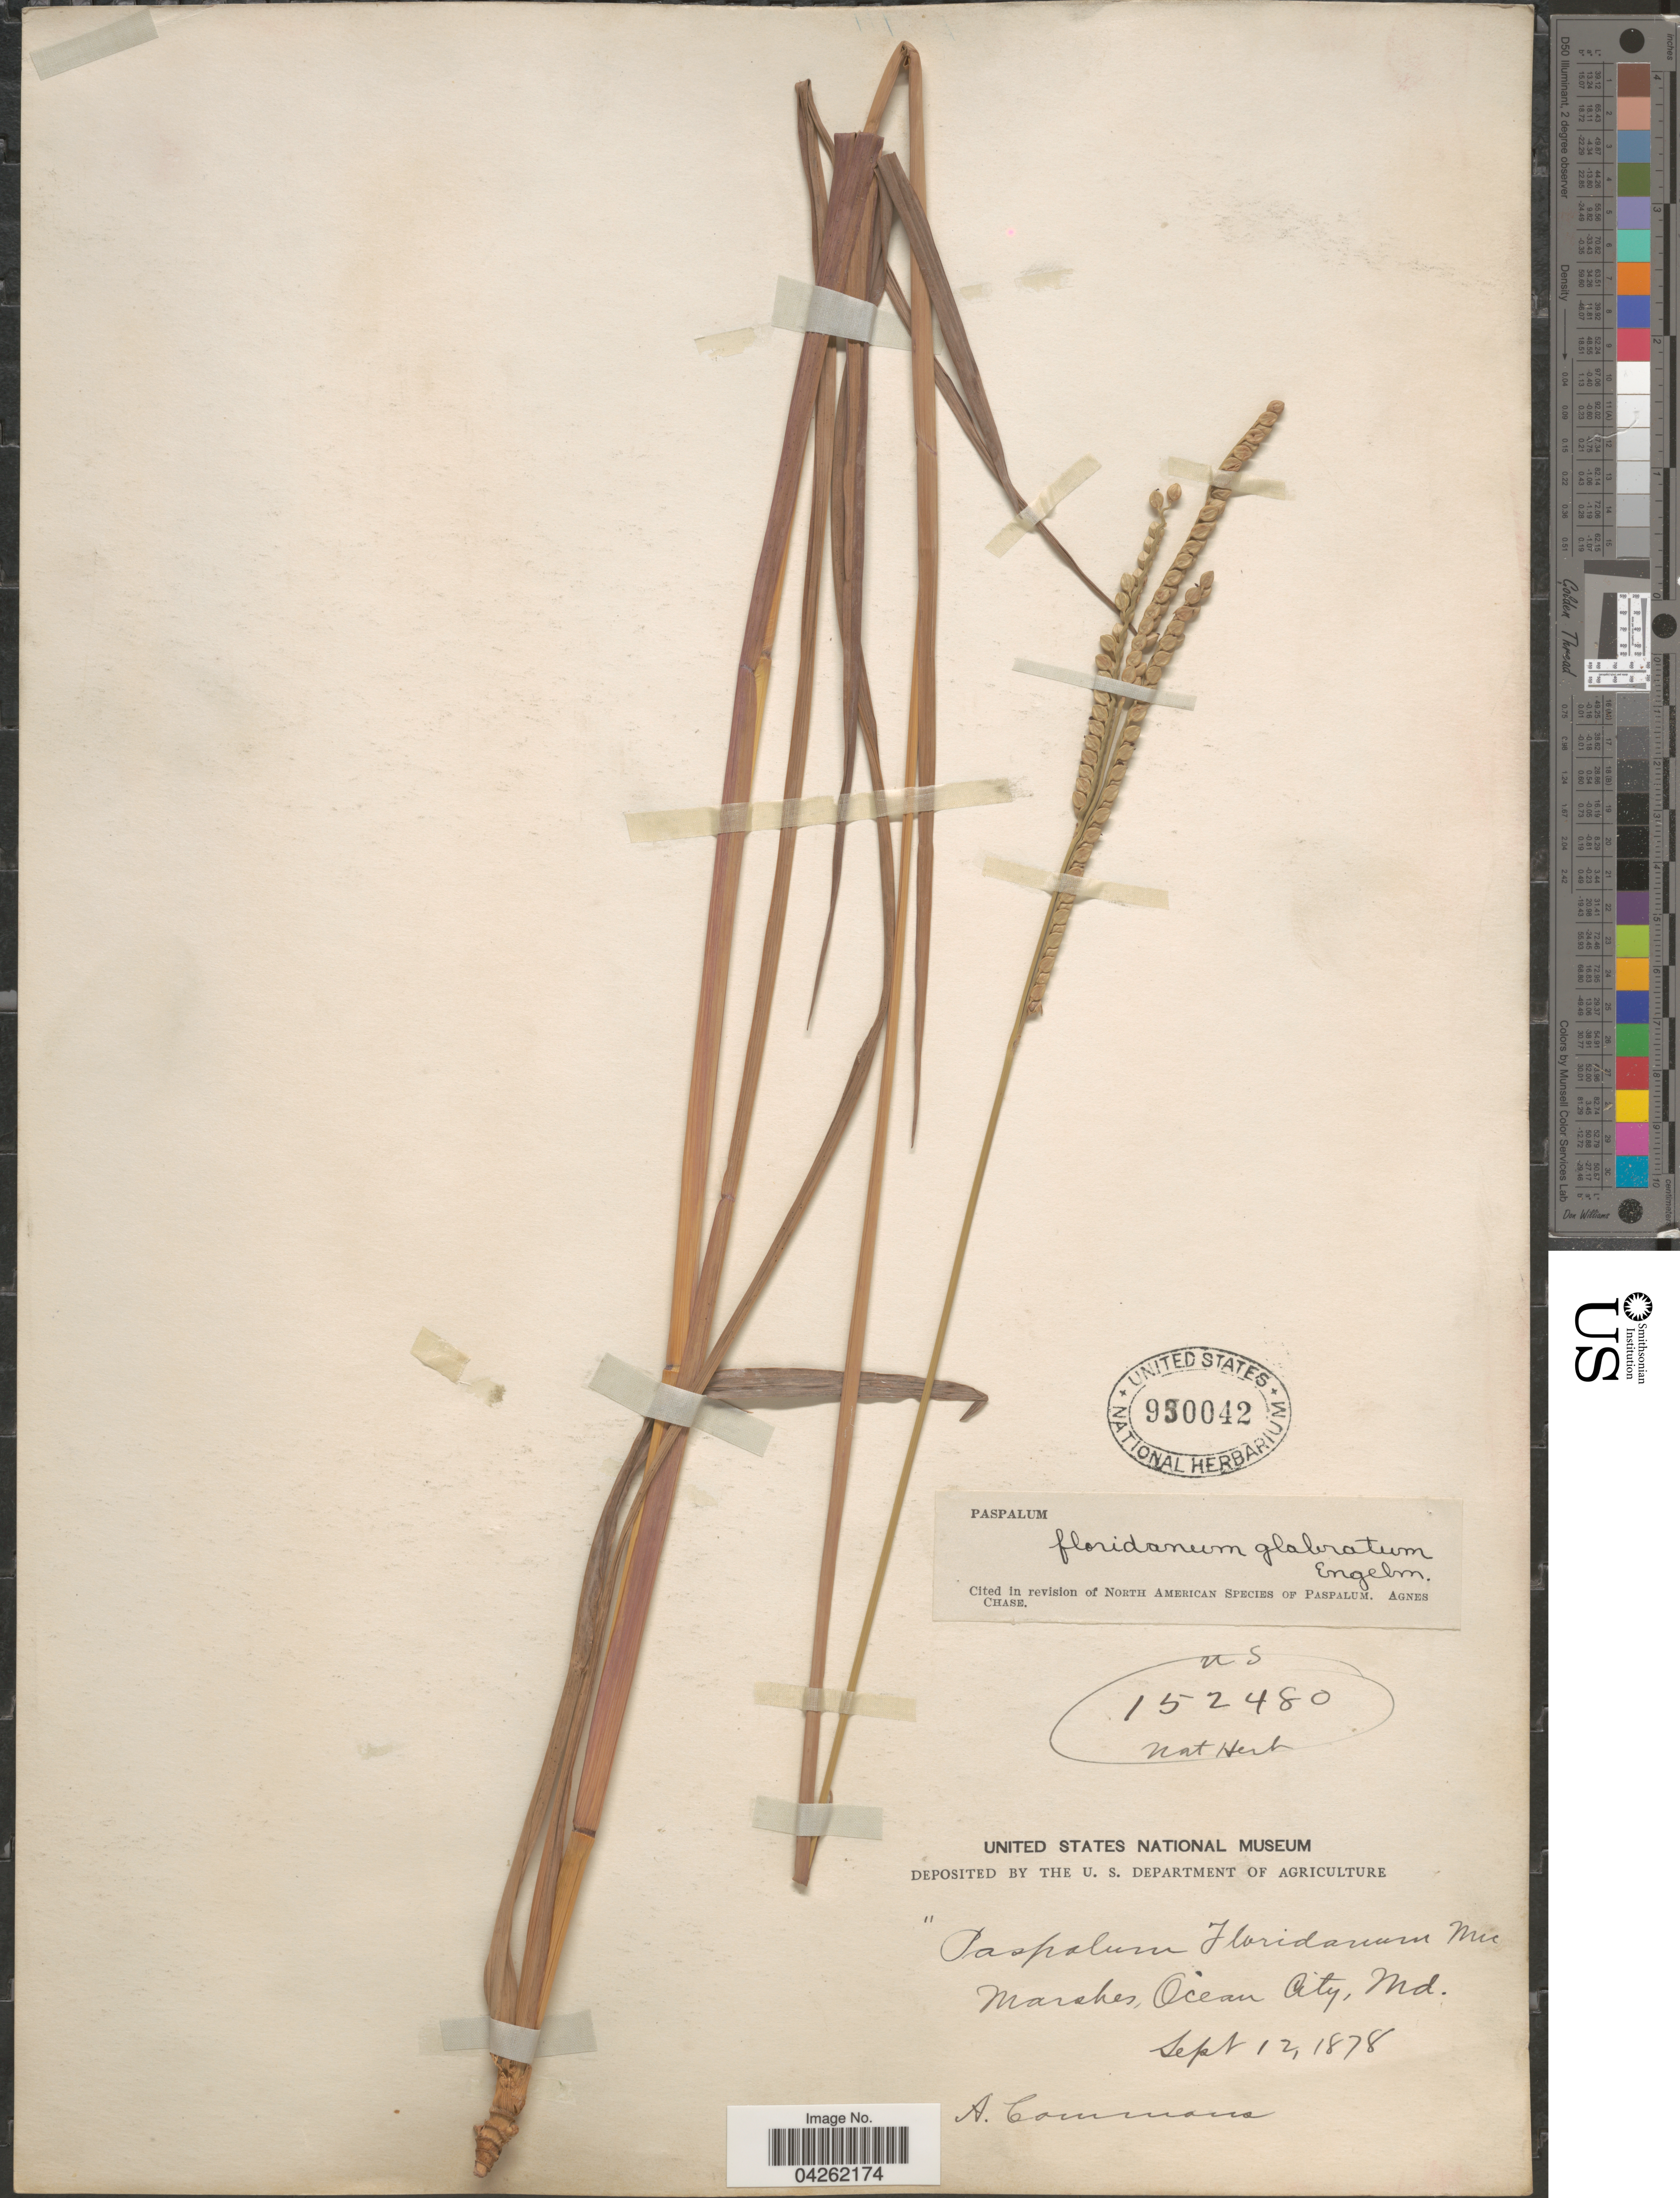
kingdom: Plantae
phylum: Tracheophyta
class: Liliopsida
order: Poales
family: Poaceae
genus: Paspalum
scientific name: Paspalum floridanum var. glabratum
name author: Engelm. ex Vasey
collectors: A. Commons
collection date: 1878-09-12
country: United States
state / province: Maryland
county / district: Wicomico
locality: Marshes, Ocean City.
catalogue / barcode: US 950042